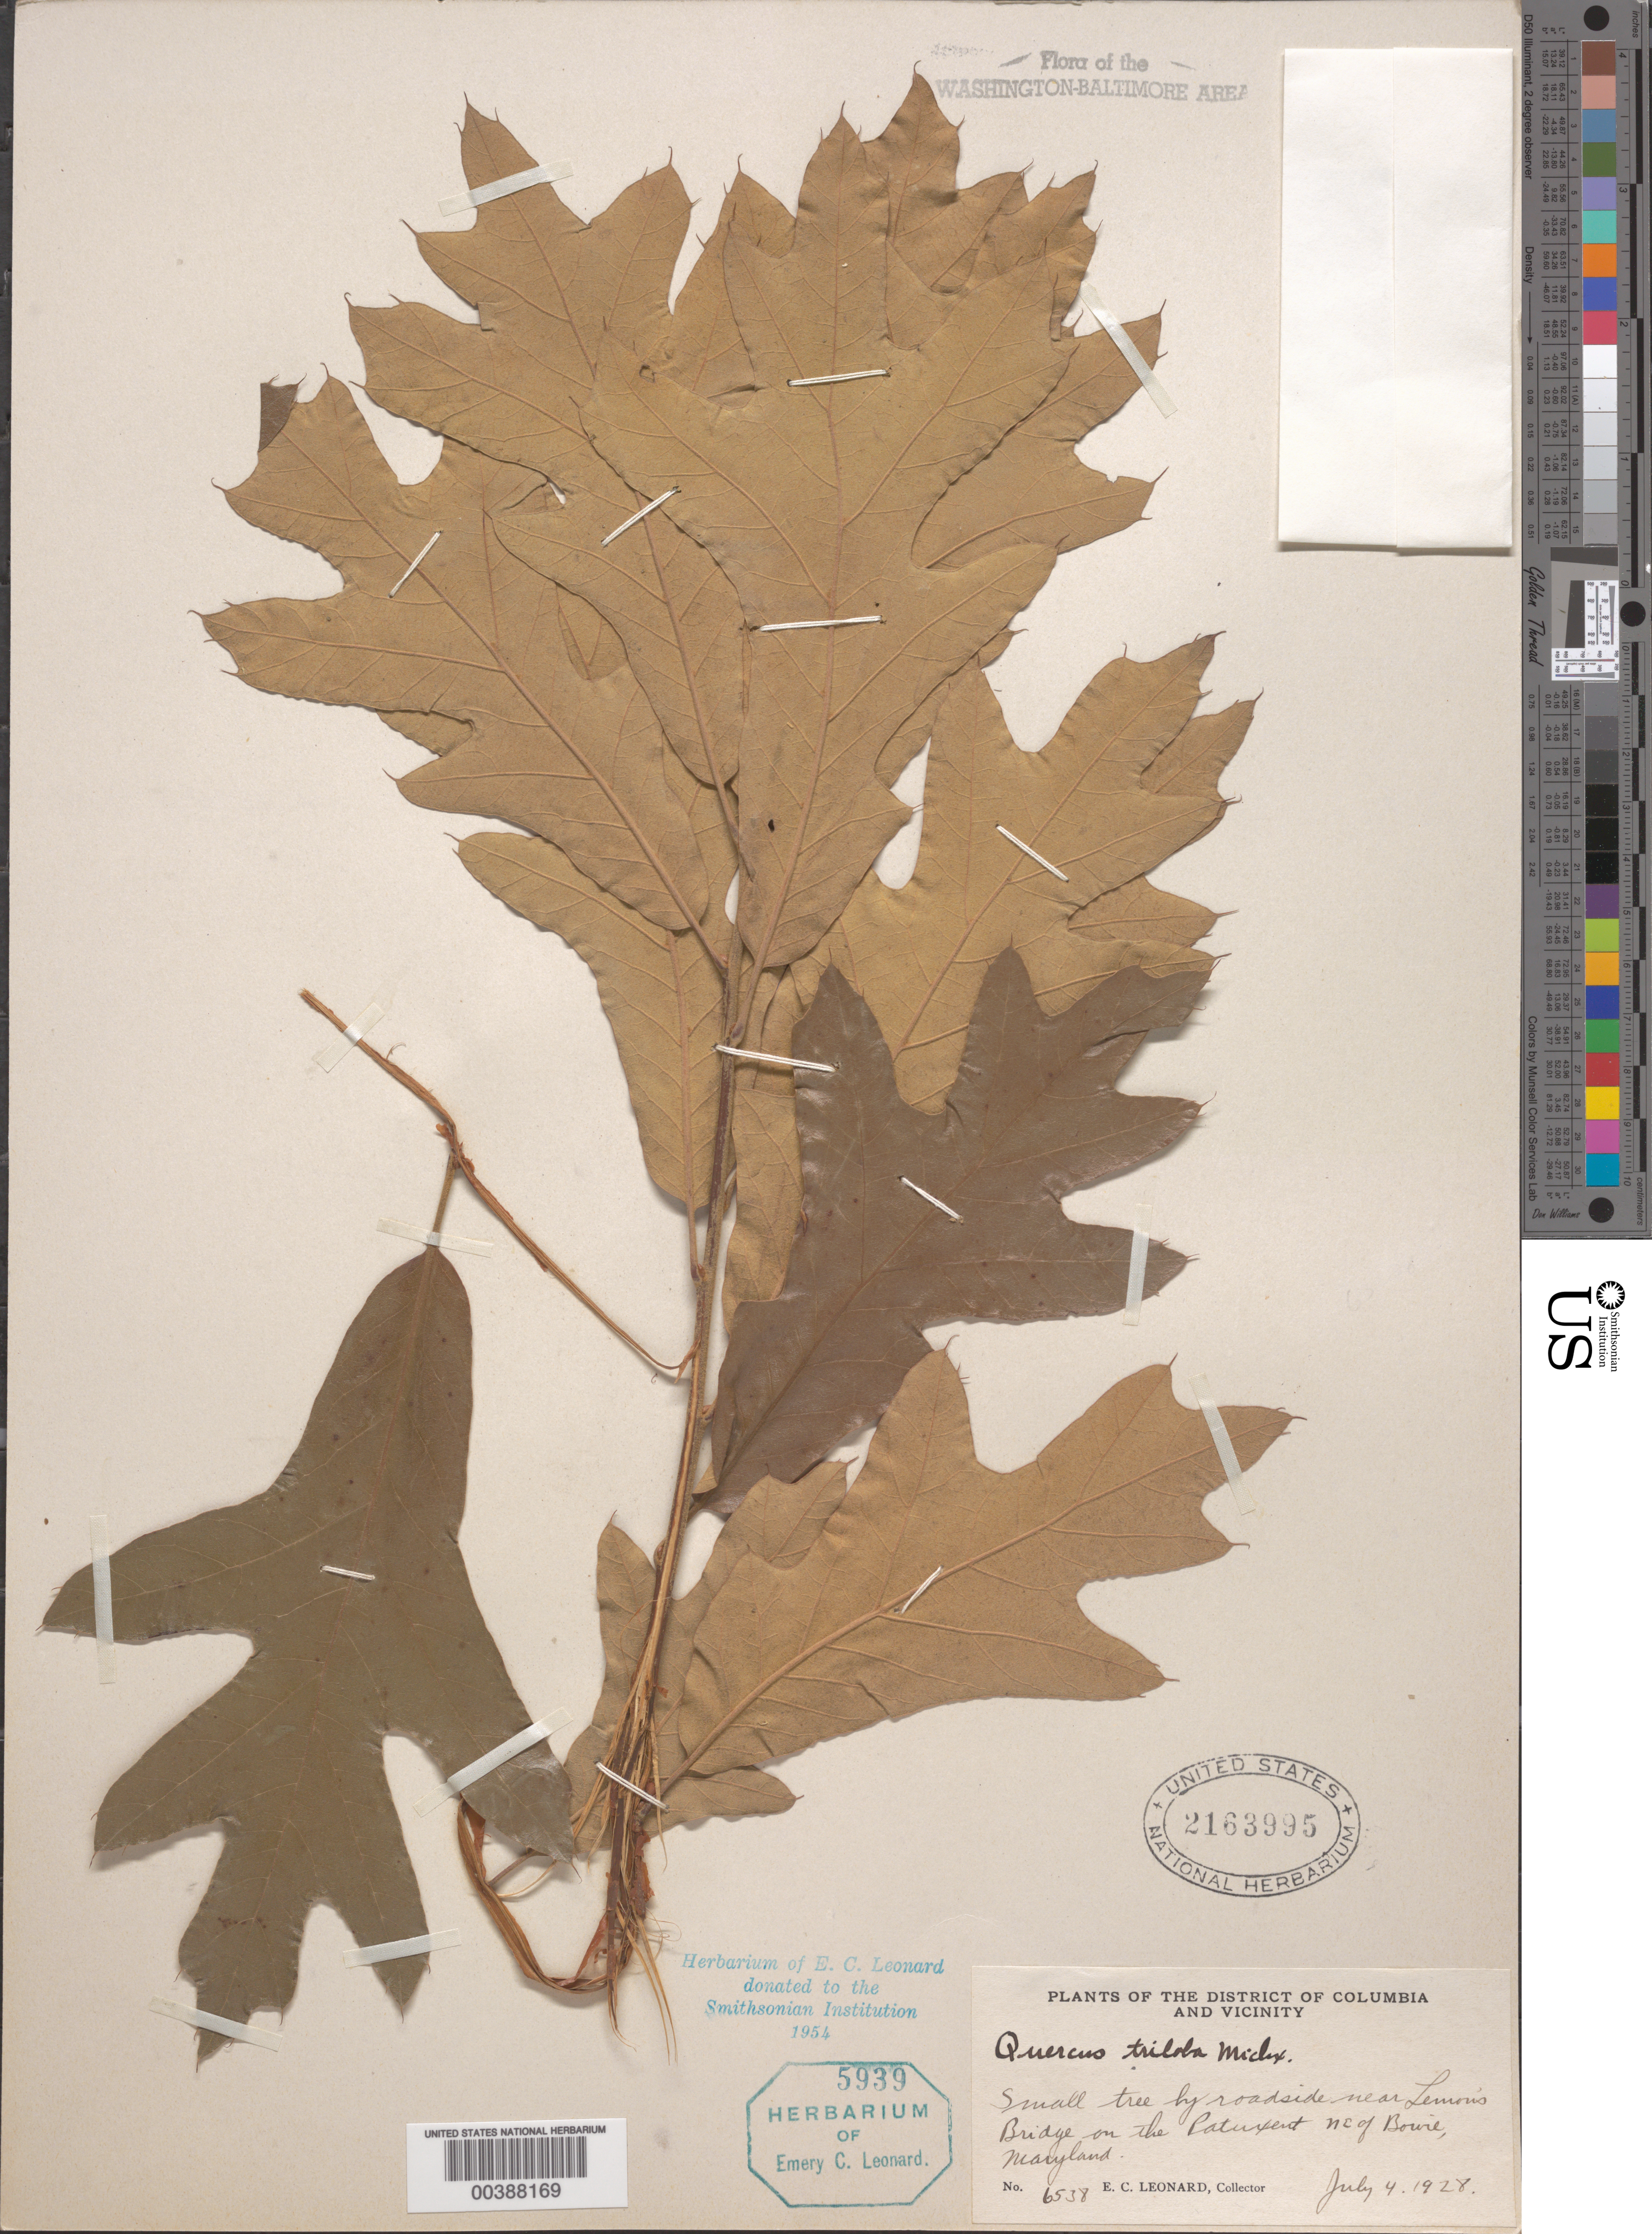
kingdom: Plantae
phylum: Tracheophyta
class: Magnoliopsida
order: Fagales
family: Fagaceae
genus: Quercus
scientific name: Quercus falcata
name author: Michx.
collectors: E. C. Leonard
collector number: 6538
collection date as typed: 04 Jul 1928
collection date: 1928-07-04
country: United States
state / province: Maryland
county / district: Anne Arundel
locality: Lemons Bridge, Patuxent River, northeast of Bowie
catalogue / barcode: US 2163995